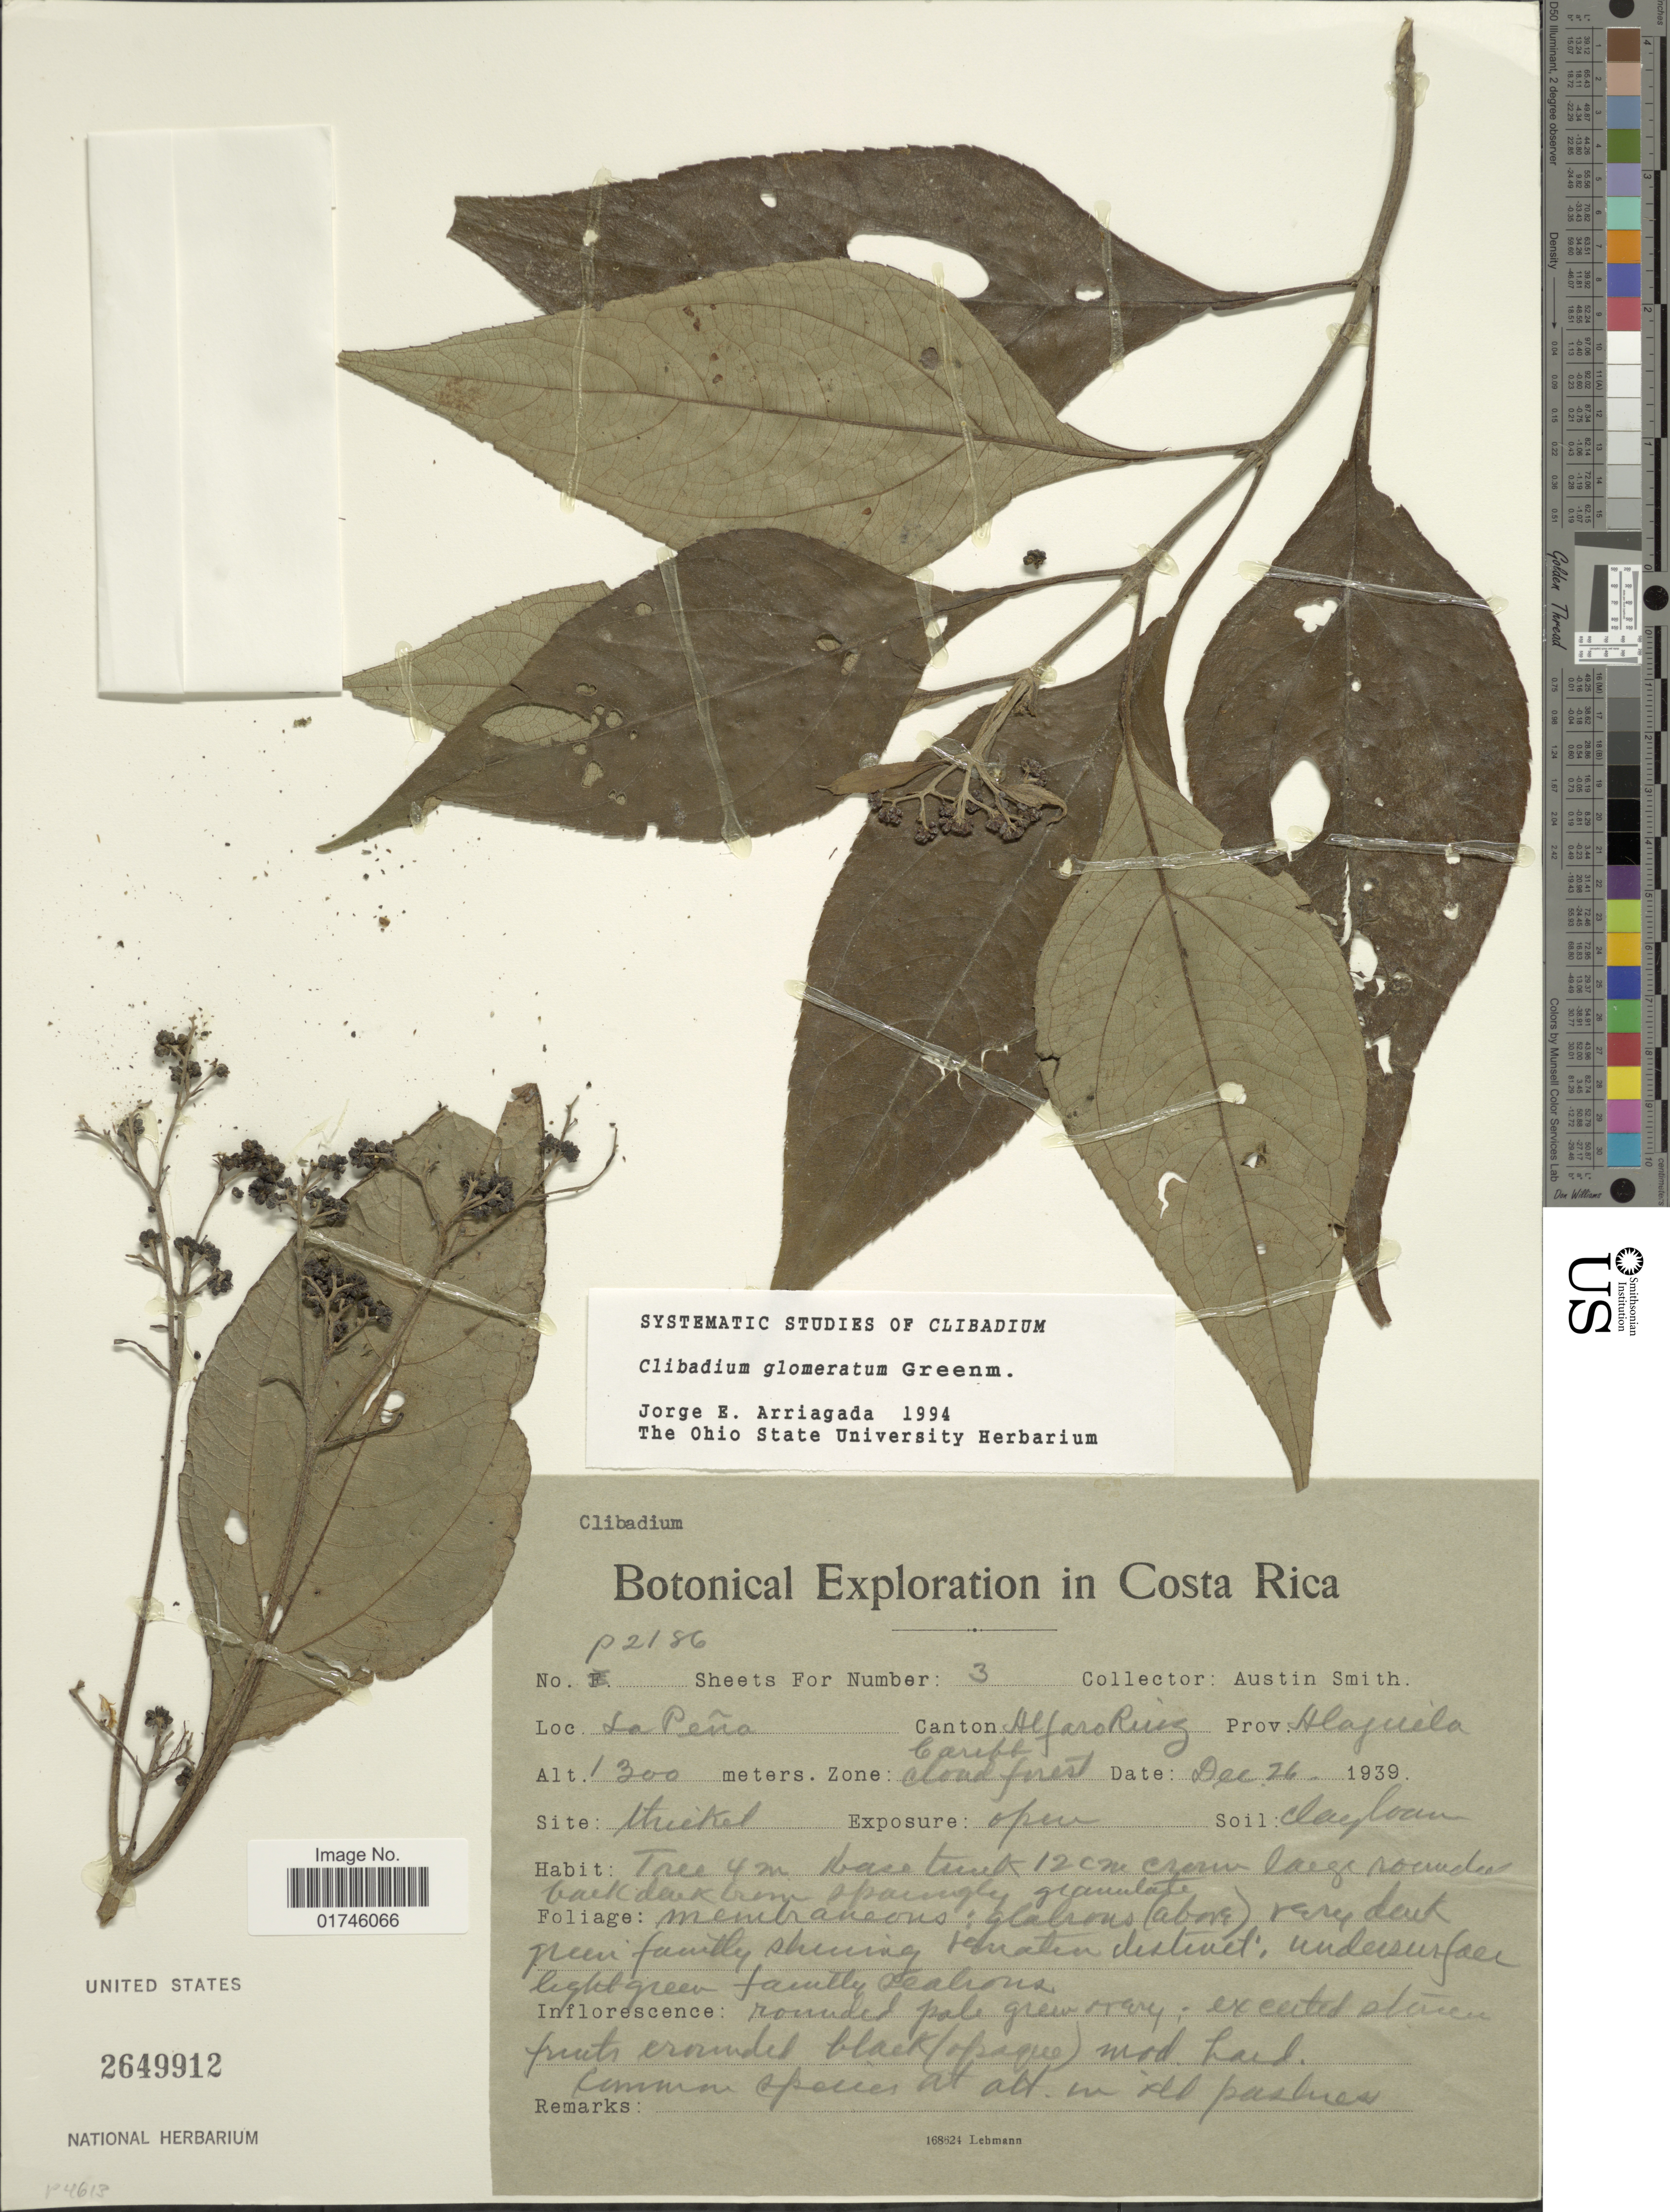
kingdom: Plantae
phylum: Tracheophyta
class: Magnoliopsida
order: Asterales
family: Asteraceae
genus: Clibadium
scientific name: Clibadium glomeratum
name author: Greenm.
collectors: Aust P. Smith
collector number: P1286*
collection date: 1939-12-26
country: Costa Rica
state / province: Alajuela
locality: La Pena, Canton Alfaro Ruiz, Prov. Alajuela.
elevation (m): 1300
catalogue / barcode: US 2649912